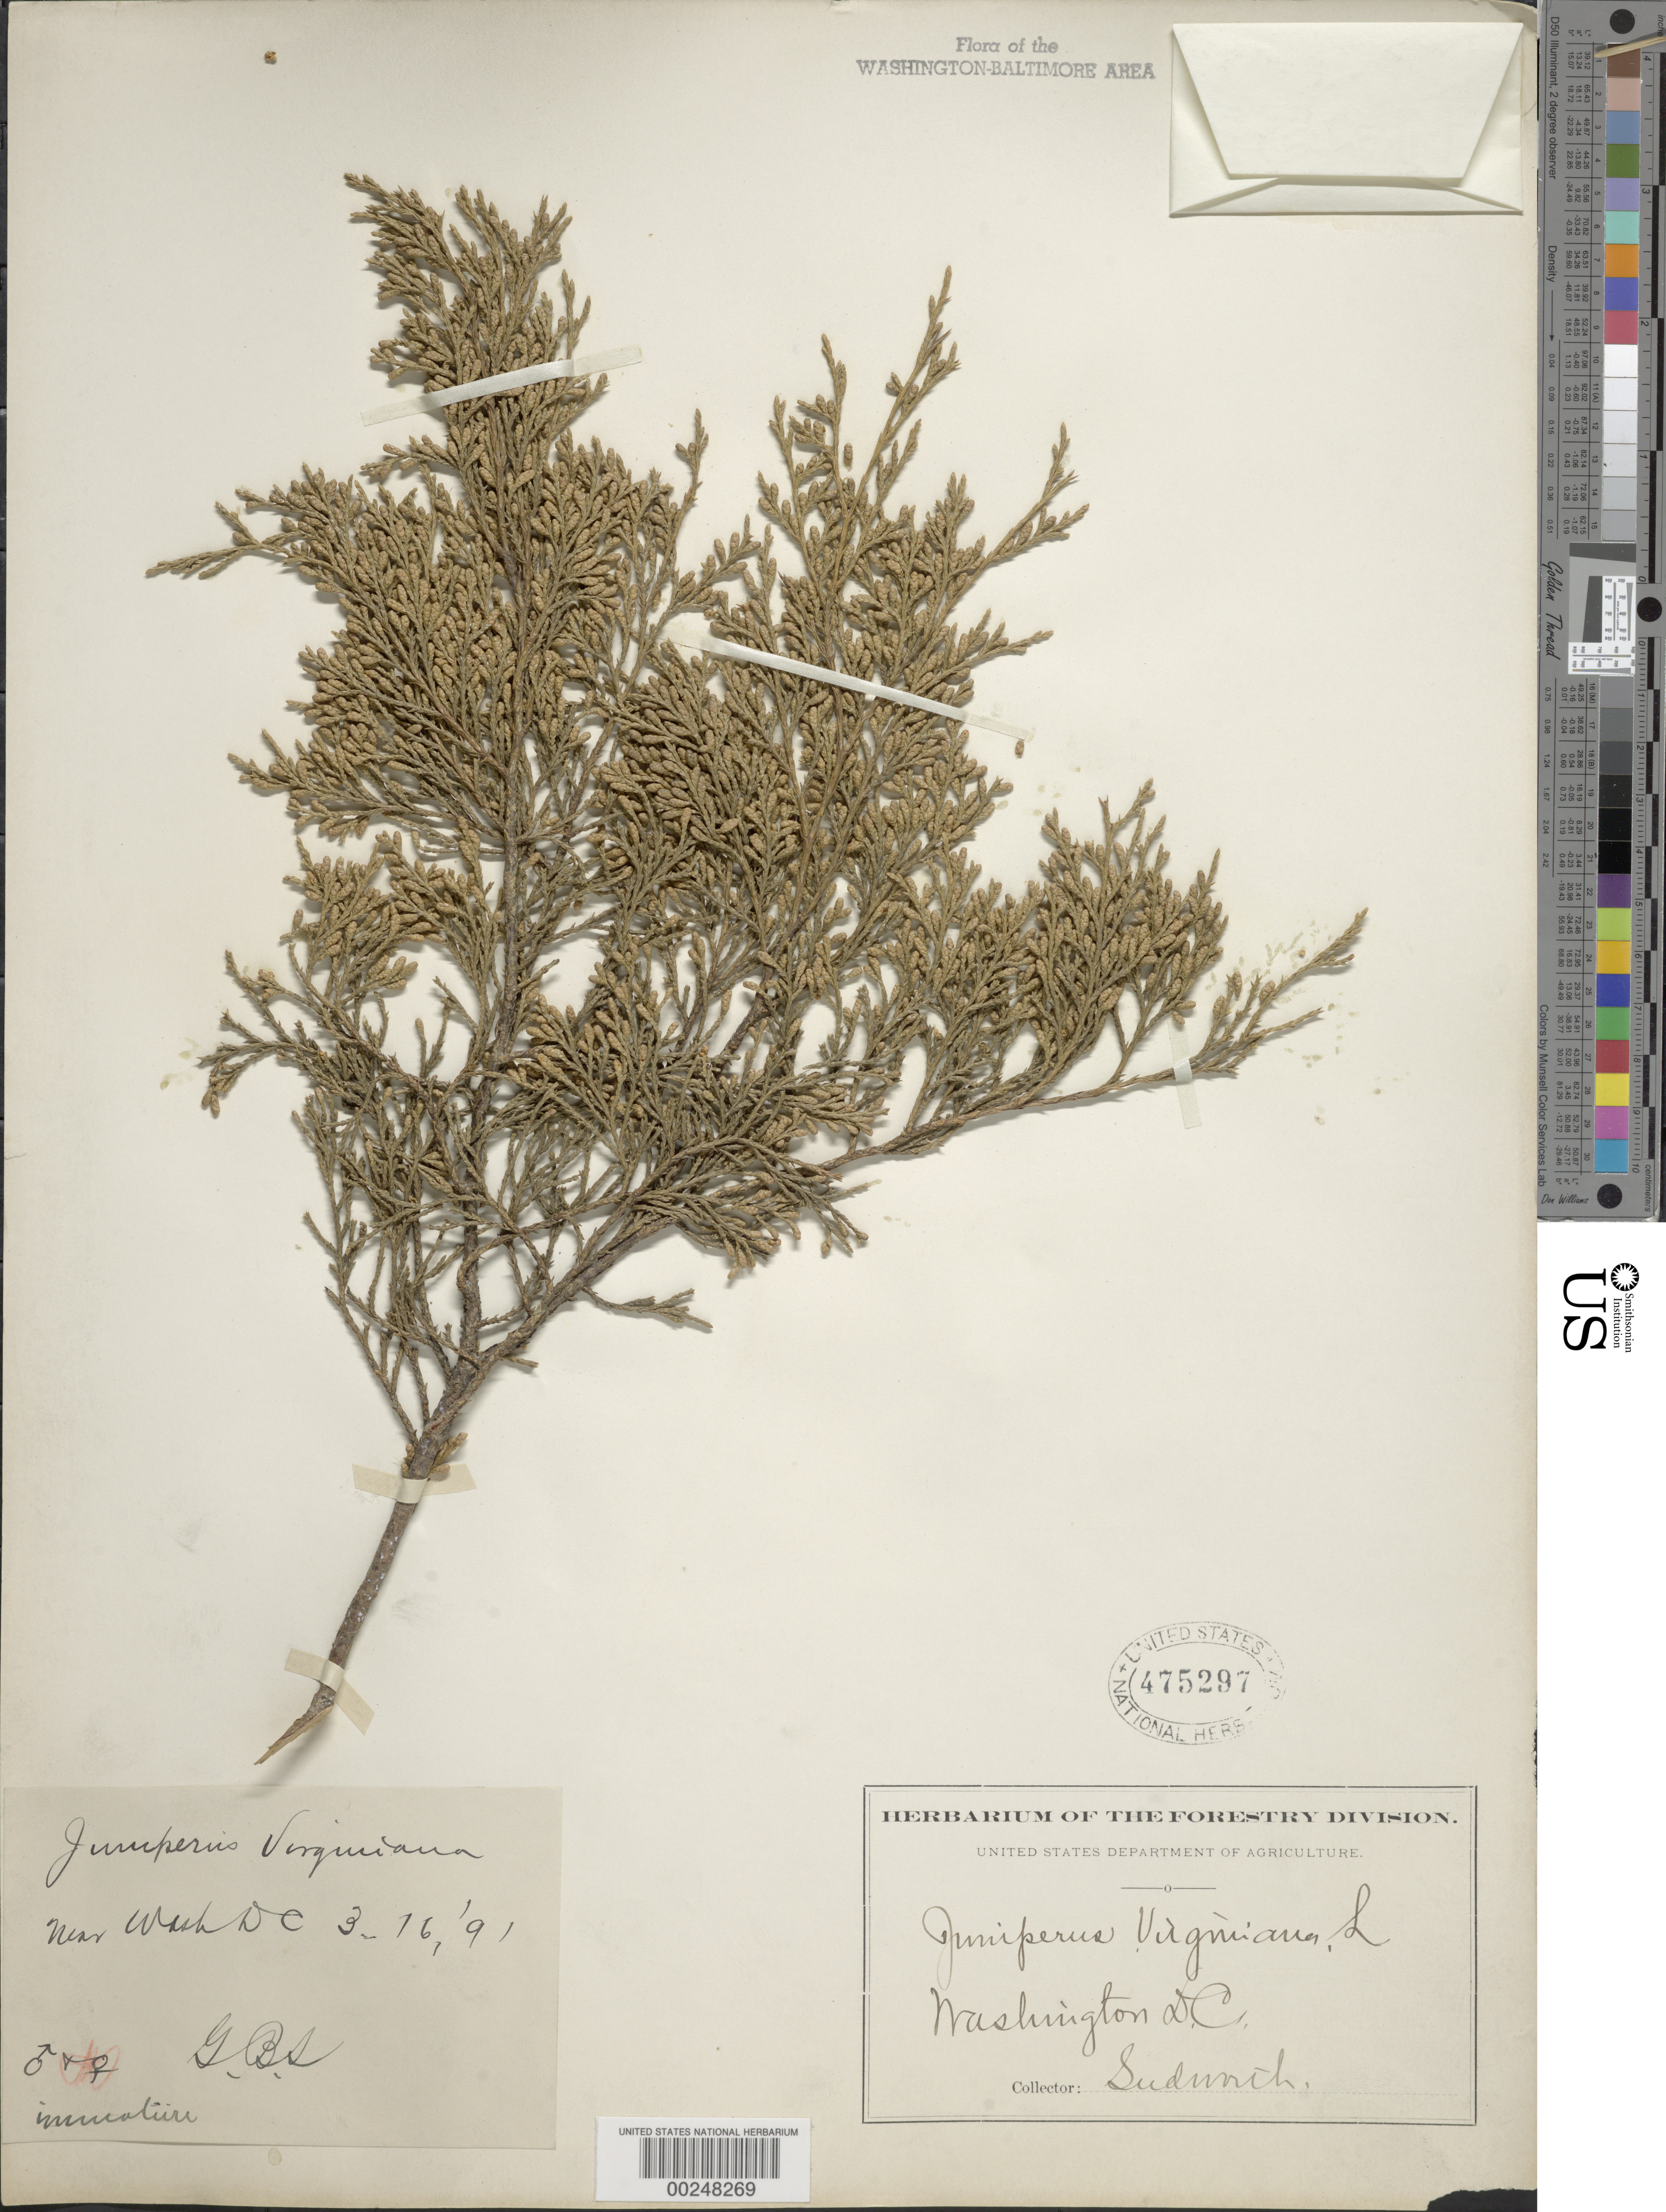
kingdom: Plantae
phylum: Tracheophyta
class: Pinopsida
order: Pinales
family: Cupressaceae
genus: Juniperus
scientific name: Juniperus virginiana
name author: L.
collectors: G. B. Sudworth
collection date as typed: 16 Mar 1891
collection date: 1891-03-16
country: United States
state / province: District of Columbia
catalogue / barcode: US 475297